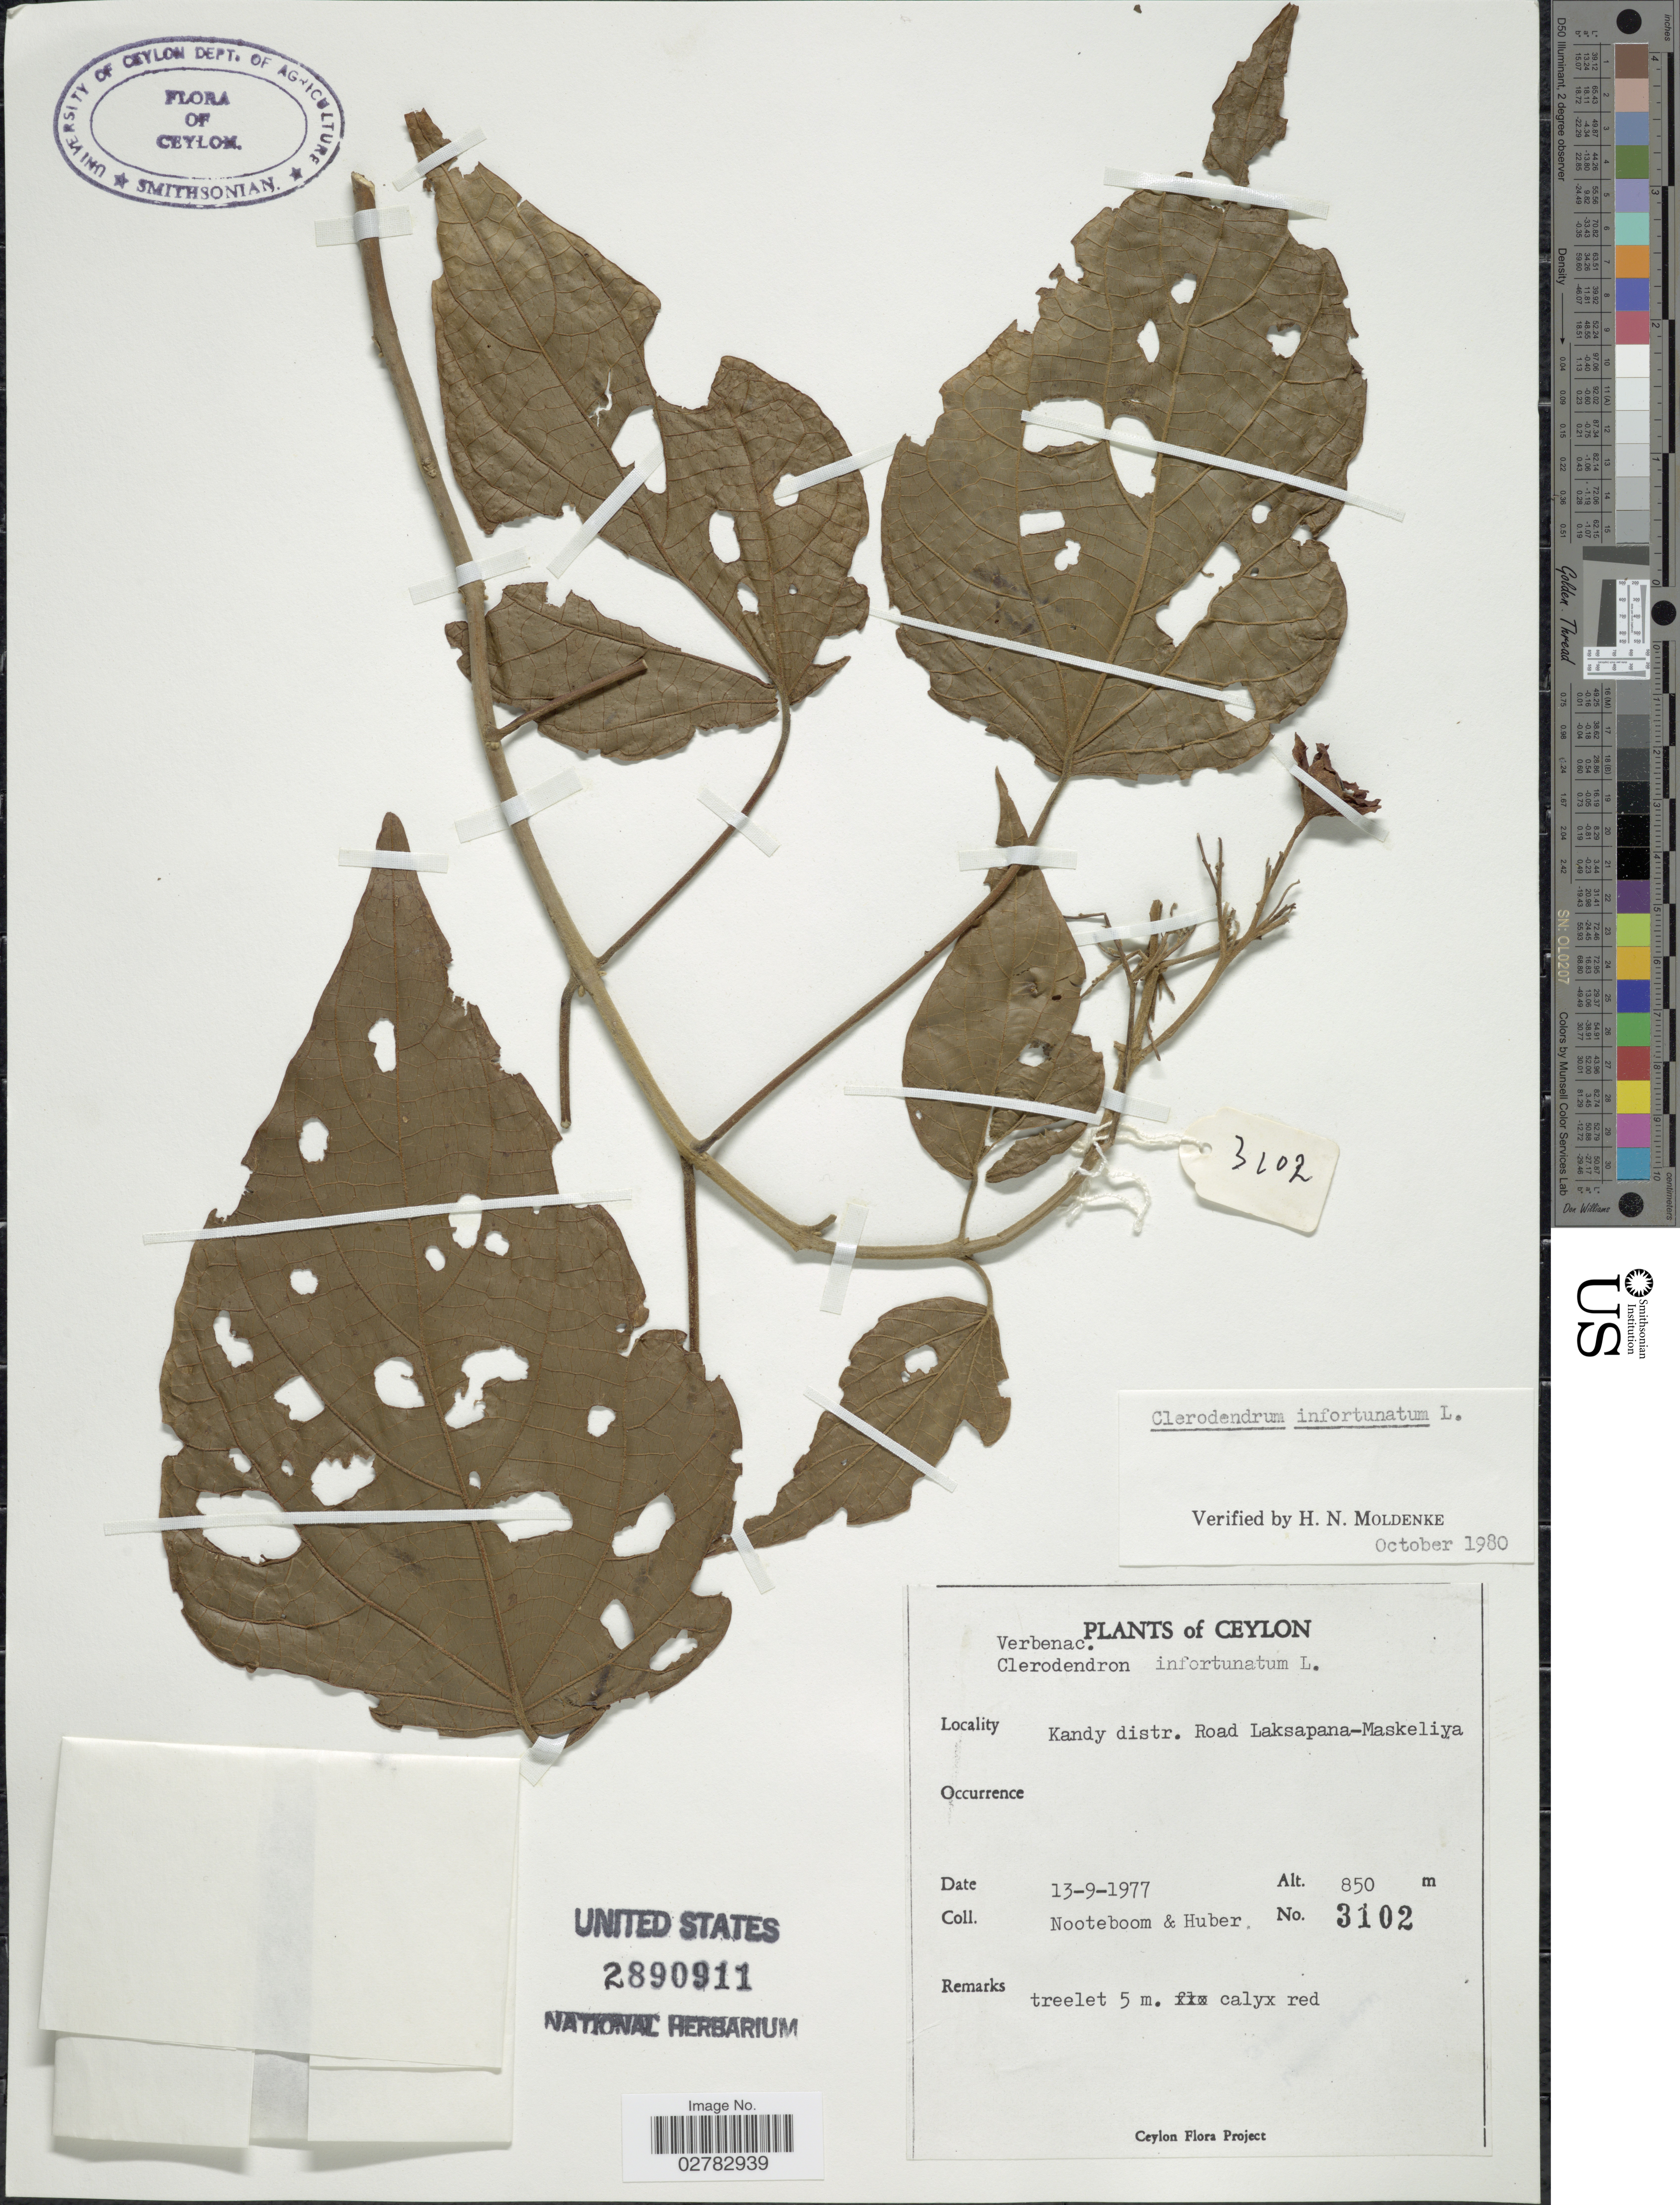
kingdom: Plantae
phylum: Tracheophyta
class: Magnoliopsida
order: Lamiales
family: Lamiaceae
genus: Clerodendrum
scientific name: Clerodendrum infortunatum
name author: L.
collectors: Nooteboom, -- & Huber, --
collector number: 3102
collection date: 1977-09-13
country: Sri Lanka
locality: Ceylon. Kandy distr. Road Laksapana-Maskeliya.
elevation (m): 850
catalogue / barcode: US 2890911